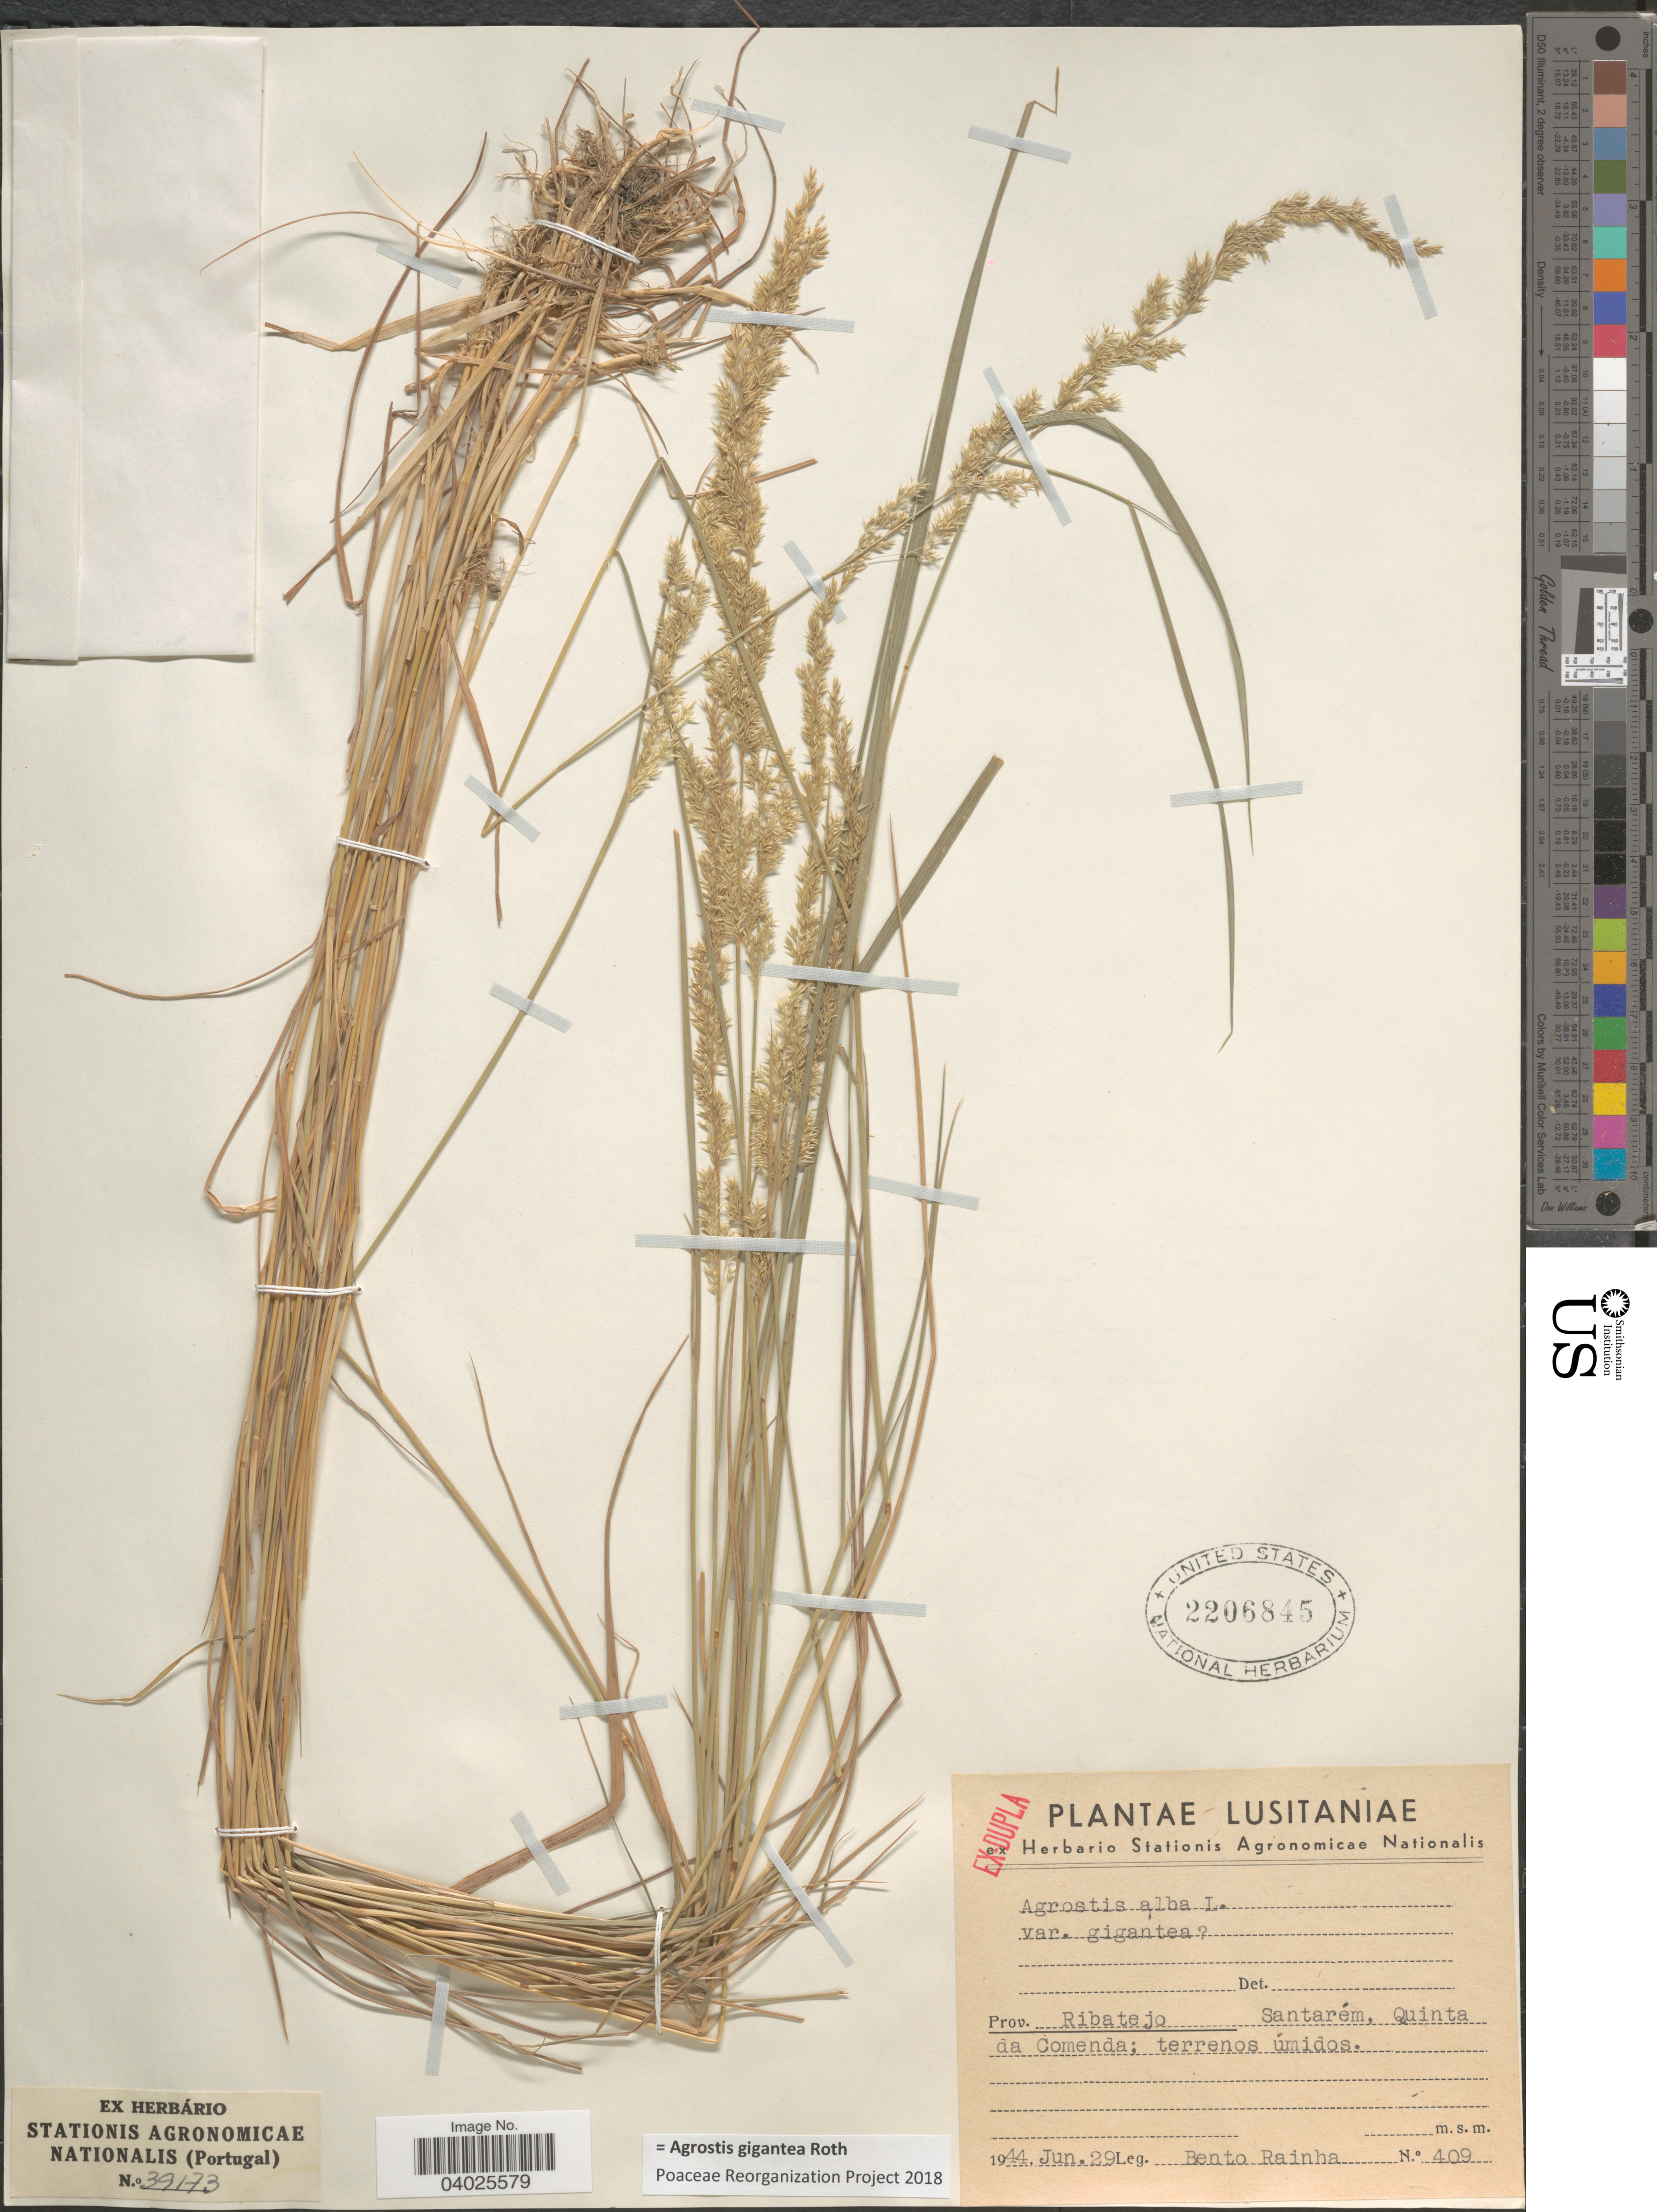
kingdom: Plantae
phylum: Tracheophyta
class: Liliopsida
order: Poales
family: Poaceae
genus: Agrostis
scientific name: Agrostis gigantea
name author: Roth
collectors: B. Rainha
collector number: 409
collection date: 1944-06-29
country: Portugal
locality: Lusitaniae. Prov. Ribatejo. Santarém, Quinta da Comenda.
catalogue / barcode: US 2206845